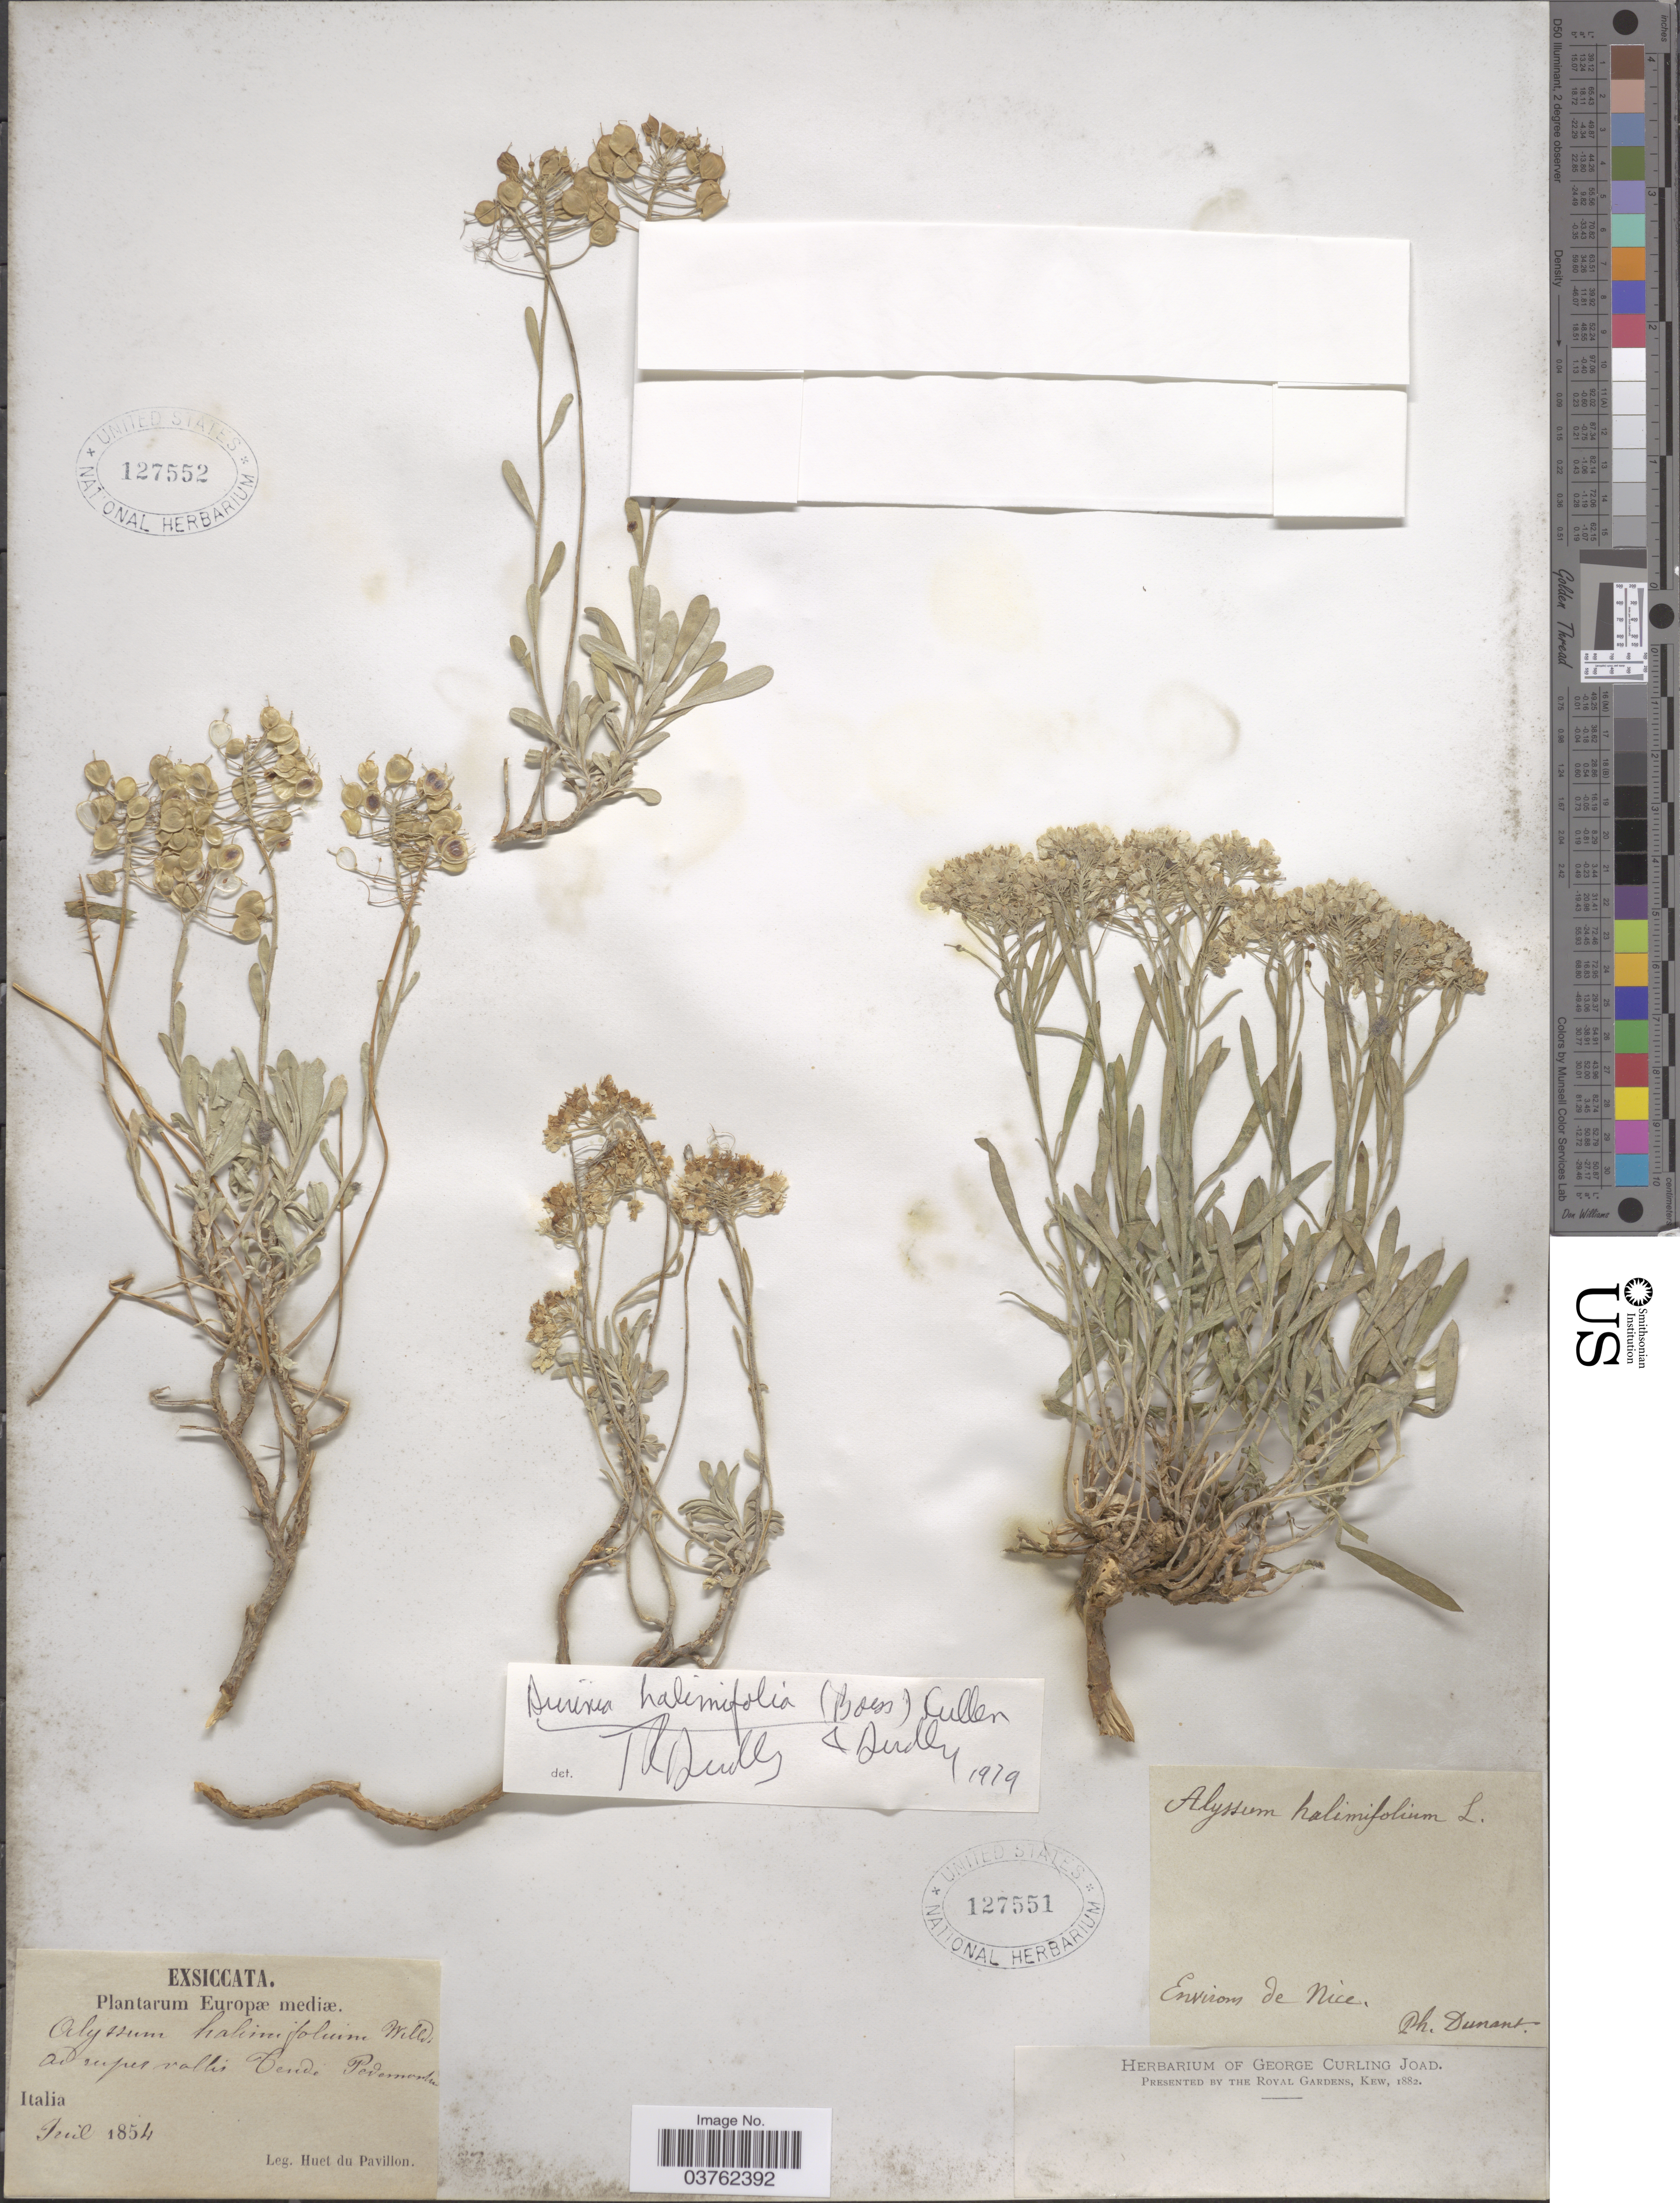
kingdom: Plantae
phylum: Tracheophyta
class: Magnoliopsida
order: Brassicales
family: Brassicaceae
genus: Aurinia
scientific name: Aurinia halimifolia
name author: Cullen & T.R. Dudley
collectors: Huet du Pavillon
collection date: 1854-07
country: Italy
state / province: Piedmont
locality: Europae mediae. Ad rupis vallis Tende Pedemontanum. Italia.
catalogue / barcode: US 127552